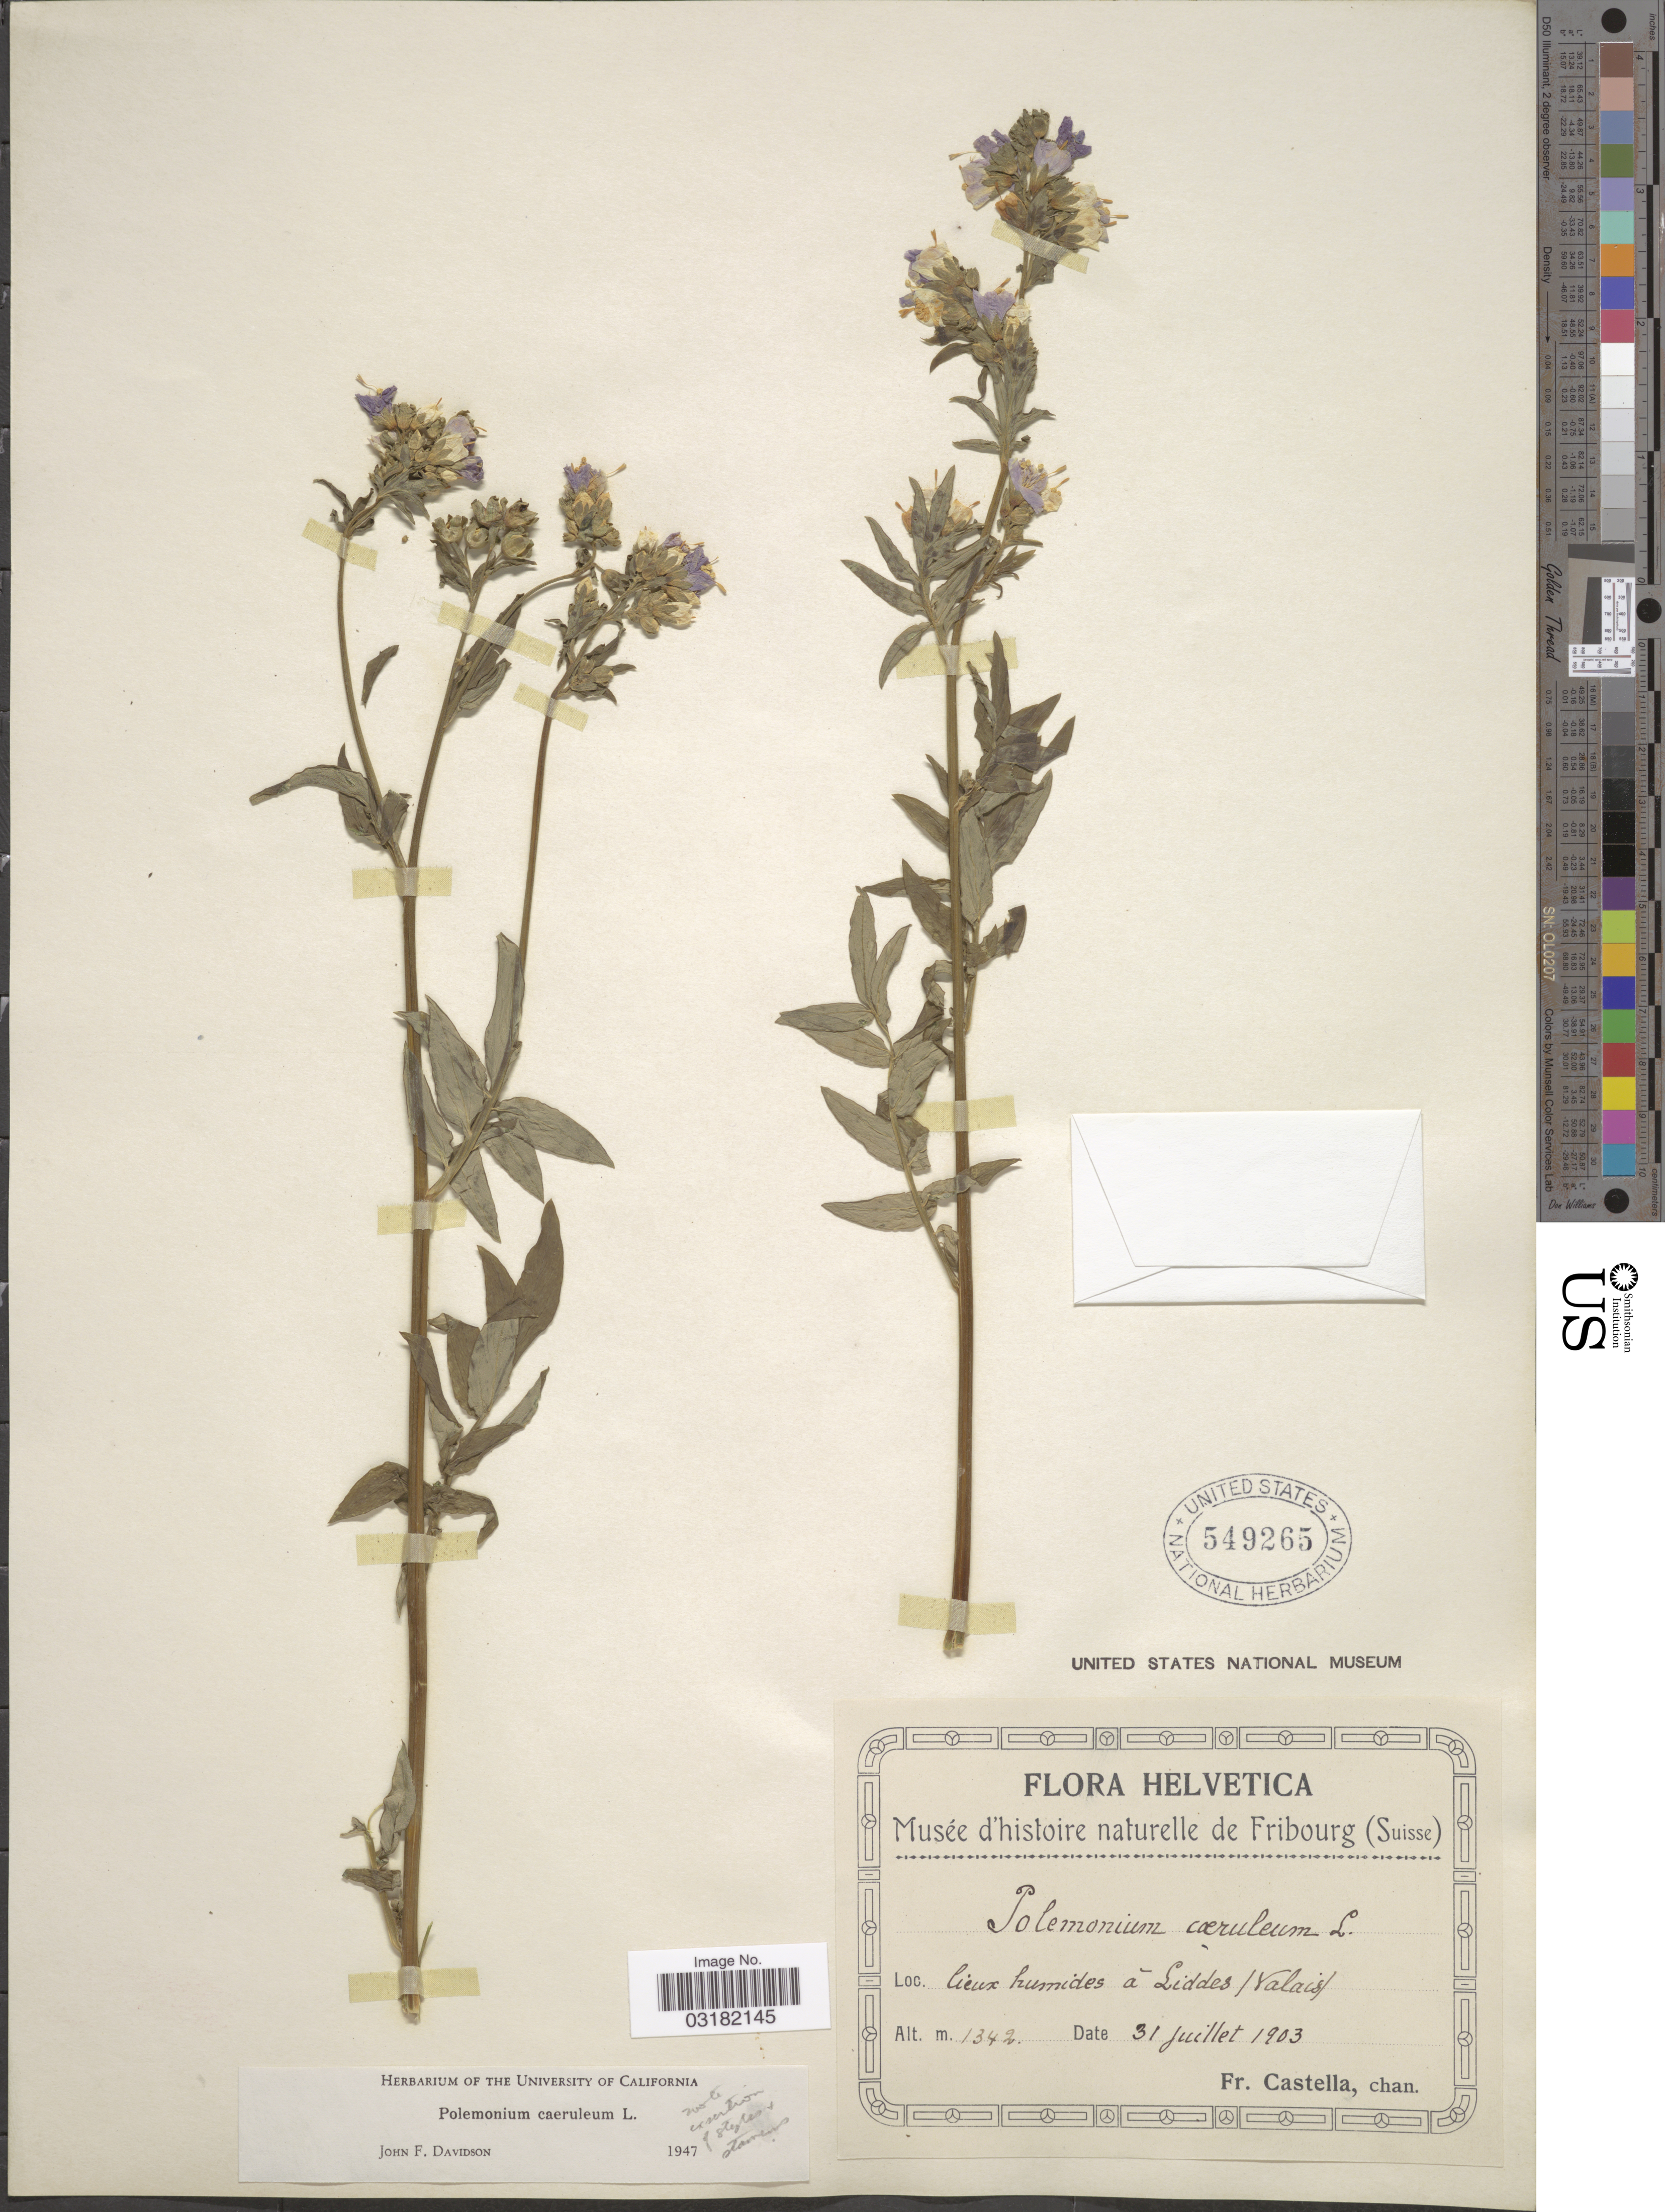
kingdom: Plantae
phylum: Tracheophyta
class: Magnoliopsida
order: Ericales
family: Polemoniaceae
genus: Polemonium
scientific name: Polemonium coeruleum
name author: L.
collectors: Fr. Castella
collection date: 1903-07-31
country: Switzerland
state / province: Valais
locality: Helvetica. lieux humides á Liddes.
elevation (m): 1342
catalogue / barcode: US 549265